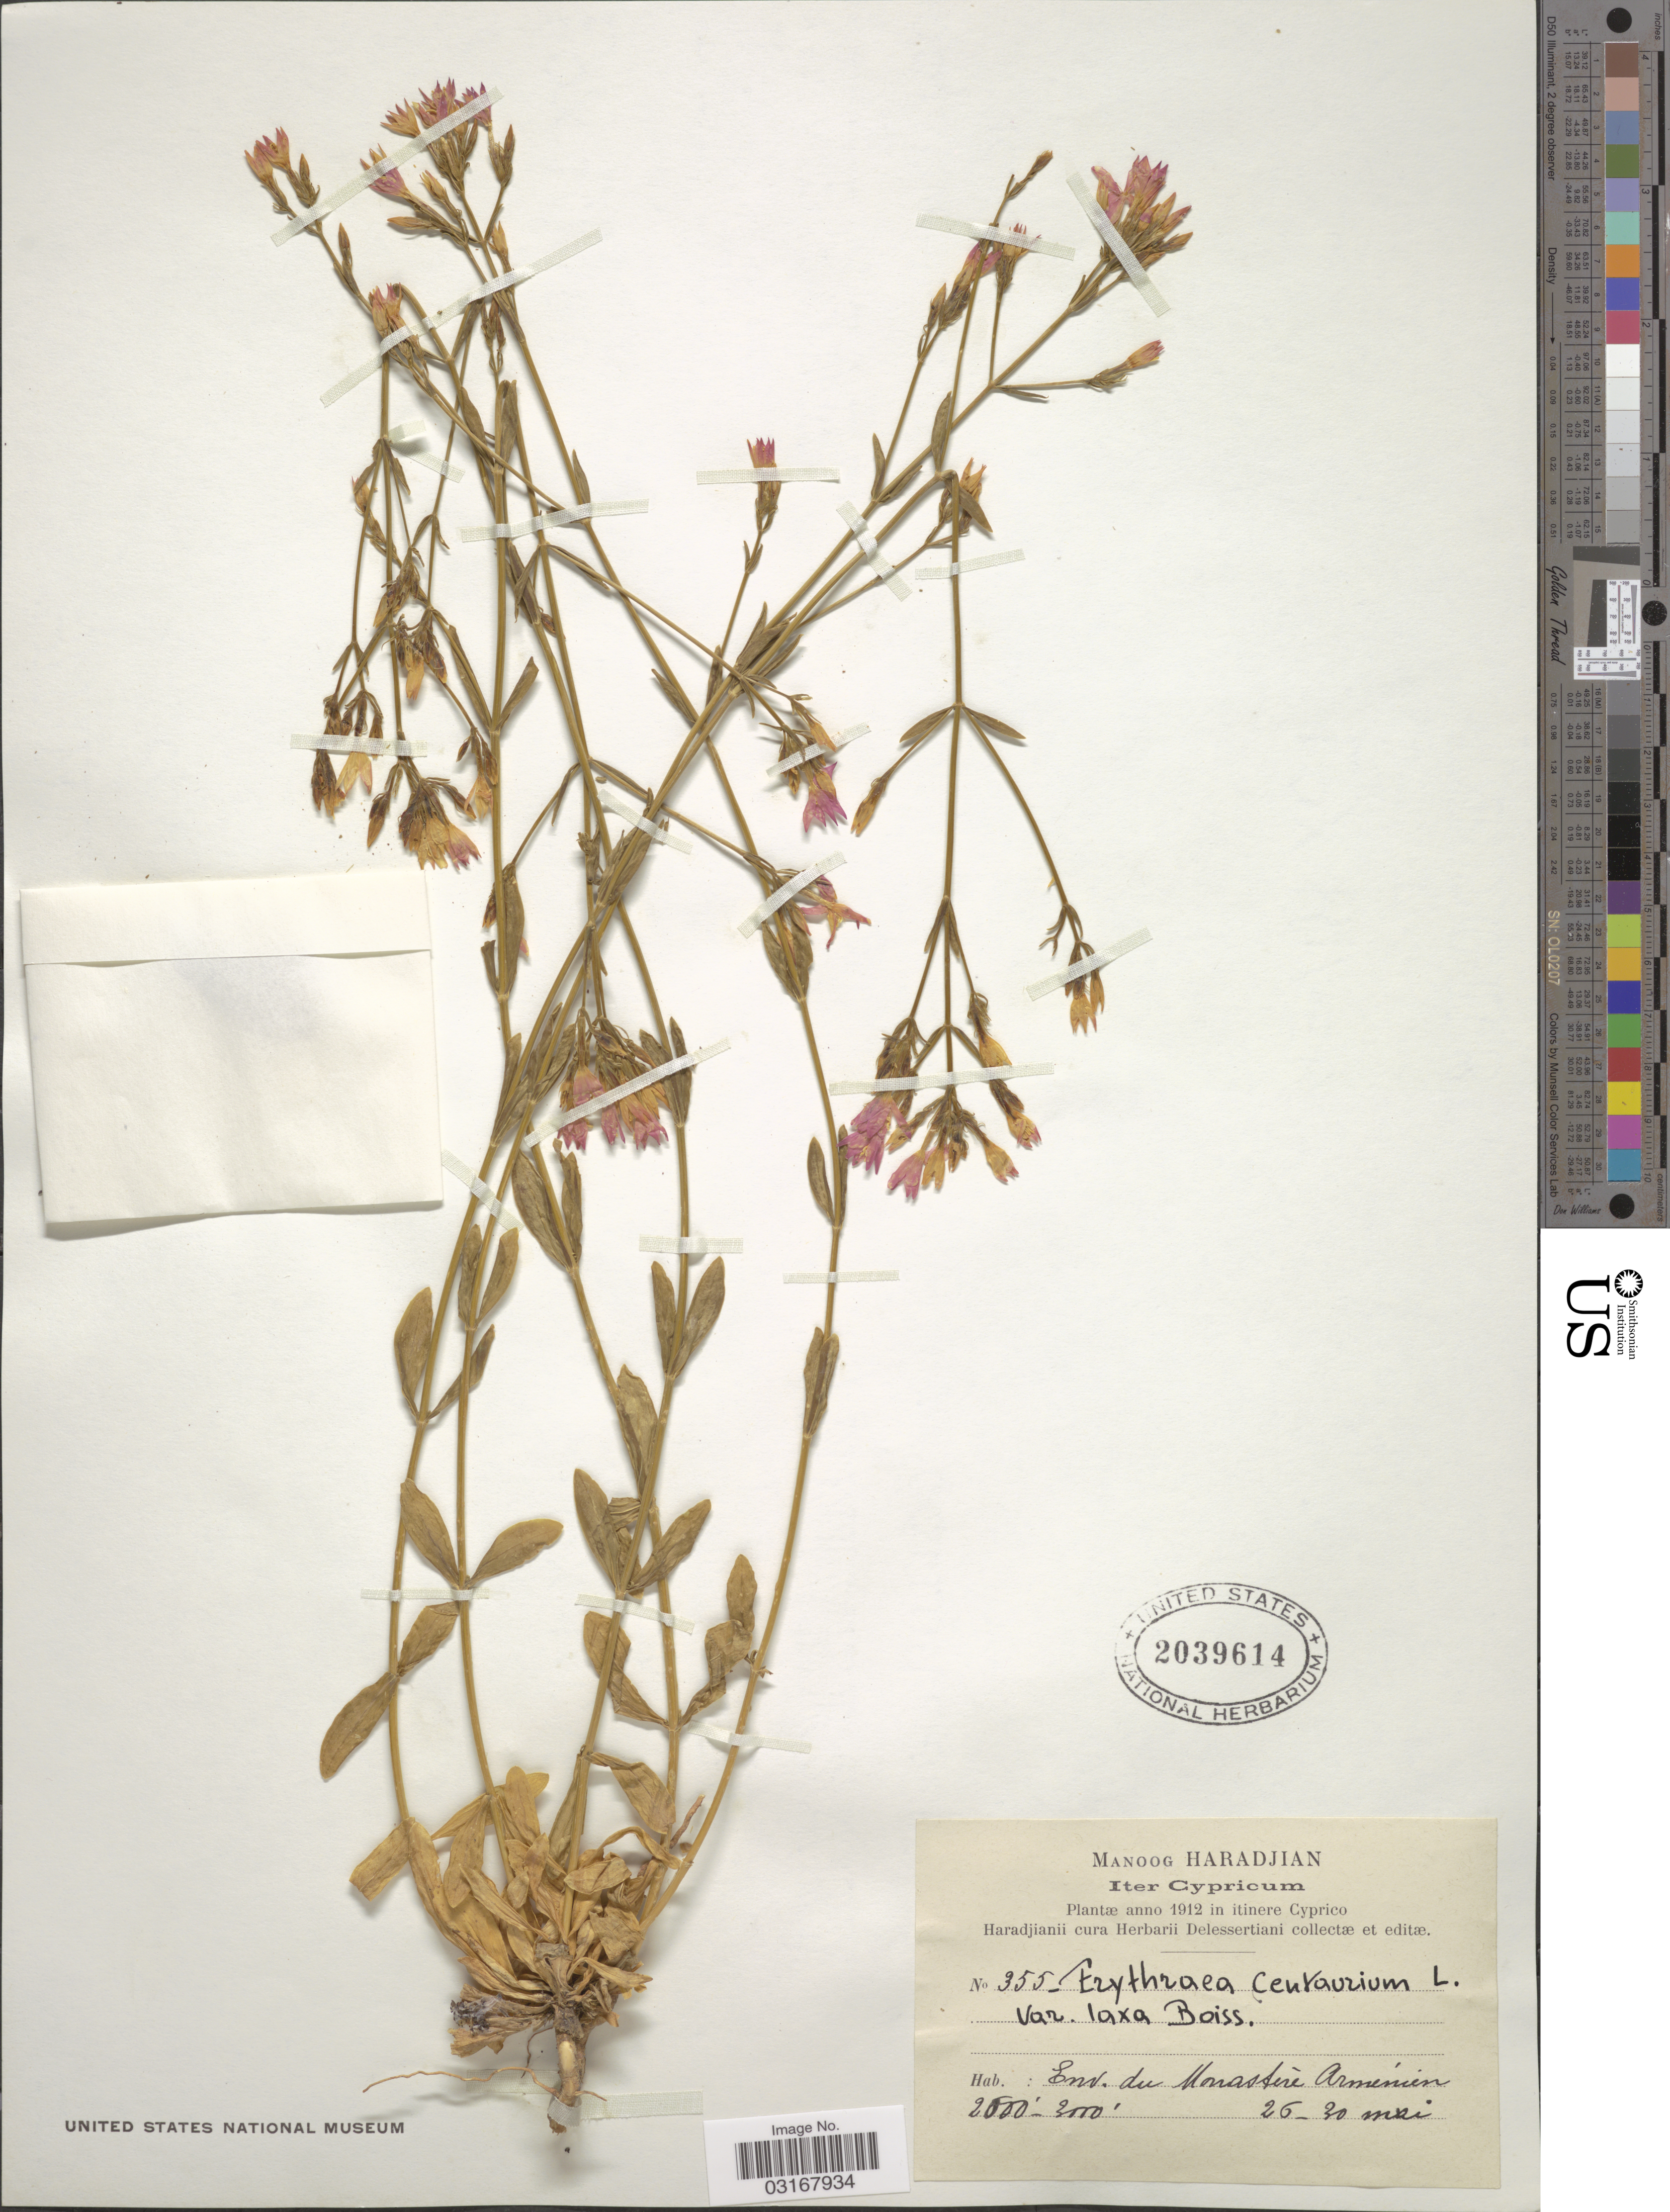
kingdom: Plantae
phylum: Tracheophyta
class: Magnoliopsida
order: Gentianales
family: Gentianaceae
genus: Centaurium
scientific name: Centaurium centaurium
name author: (L.) W. Wight ex Piper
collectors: M. Haradjian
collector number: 355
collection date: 1912-05-26/1912-05-30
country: Armenia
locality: Env. du Monasterè Arménien.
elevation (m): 610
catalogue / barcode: US 2039614